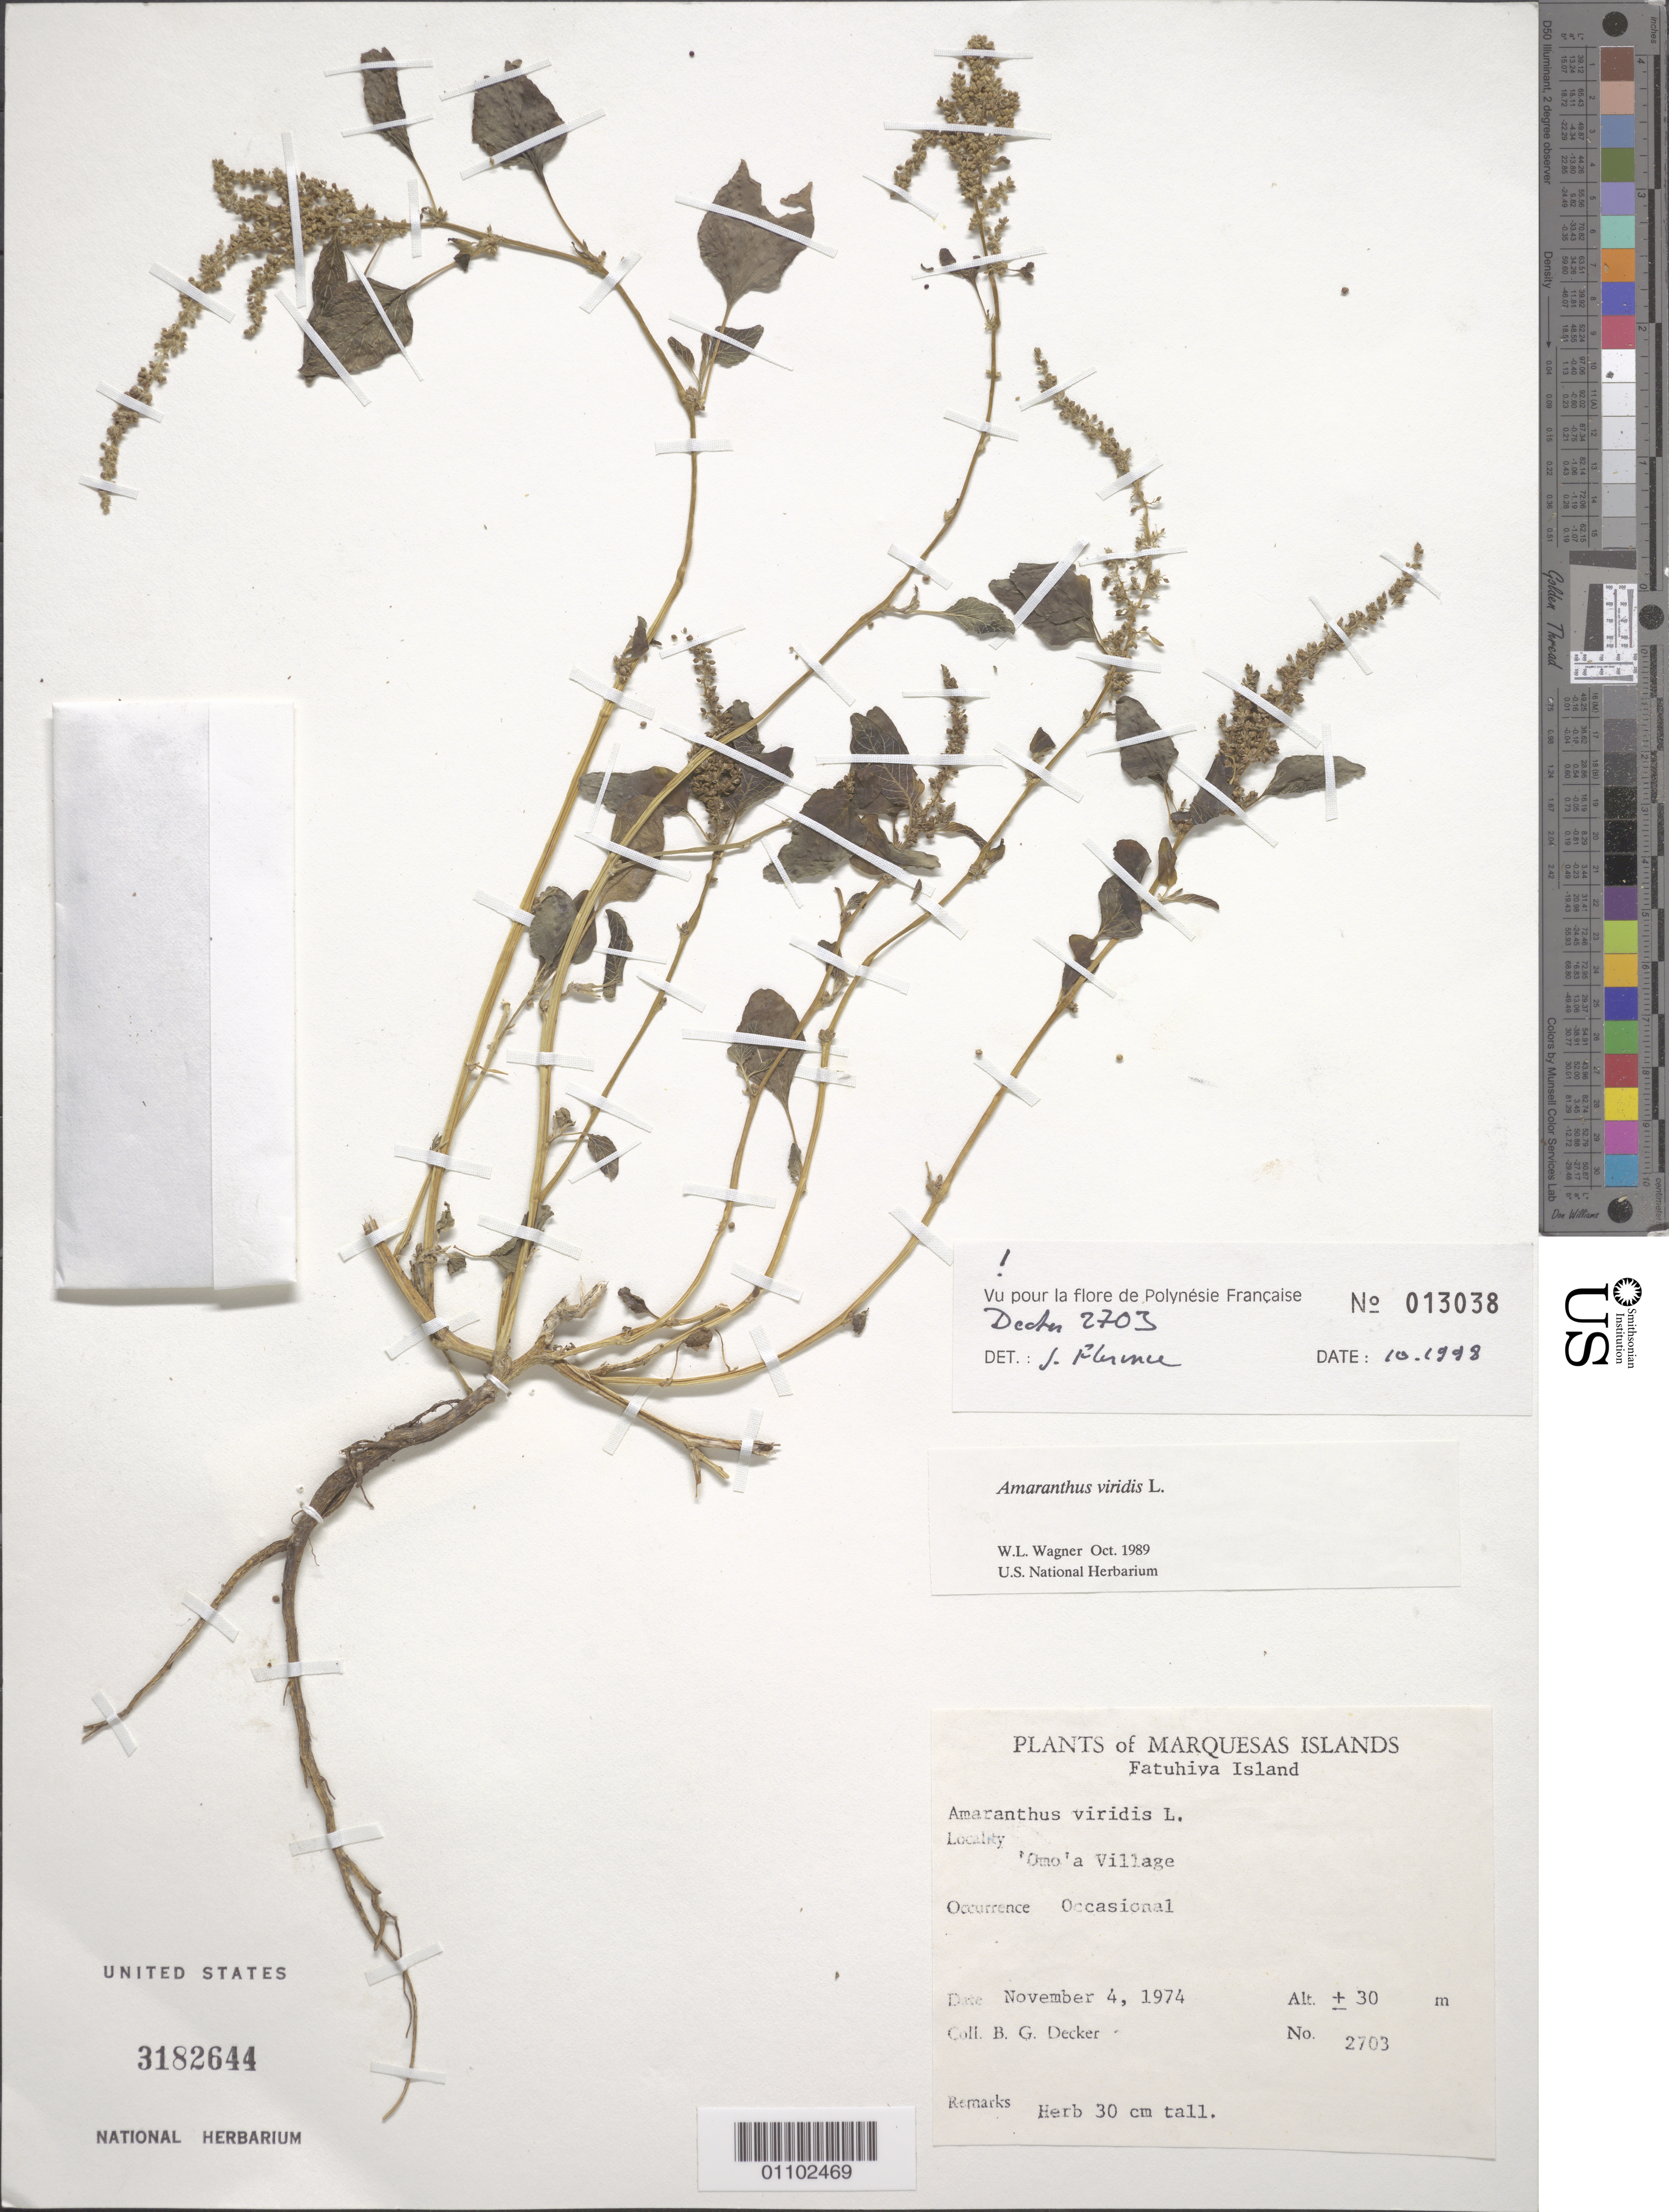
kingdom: Plantae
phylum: Tracheophyta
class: Magnoliopsida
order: Caryophyllales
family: Amaranthaceae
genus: Amaranthus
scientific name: Amaranthus viridis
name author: L.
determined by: Wagner, W. L., (BOT), Smithsonian Institution - National Museum of Natural History (UNITED STATES)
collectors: B. G. Decker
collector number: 2703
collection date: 1974-11-04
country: French Polynesia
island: Fatu Hiva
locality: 'Omo'a village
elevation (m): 30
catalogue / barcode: US 3182644